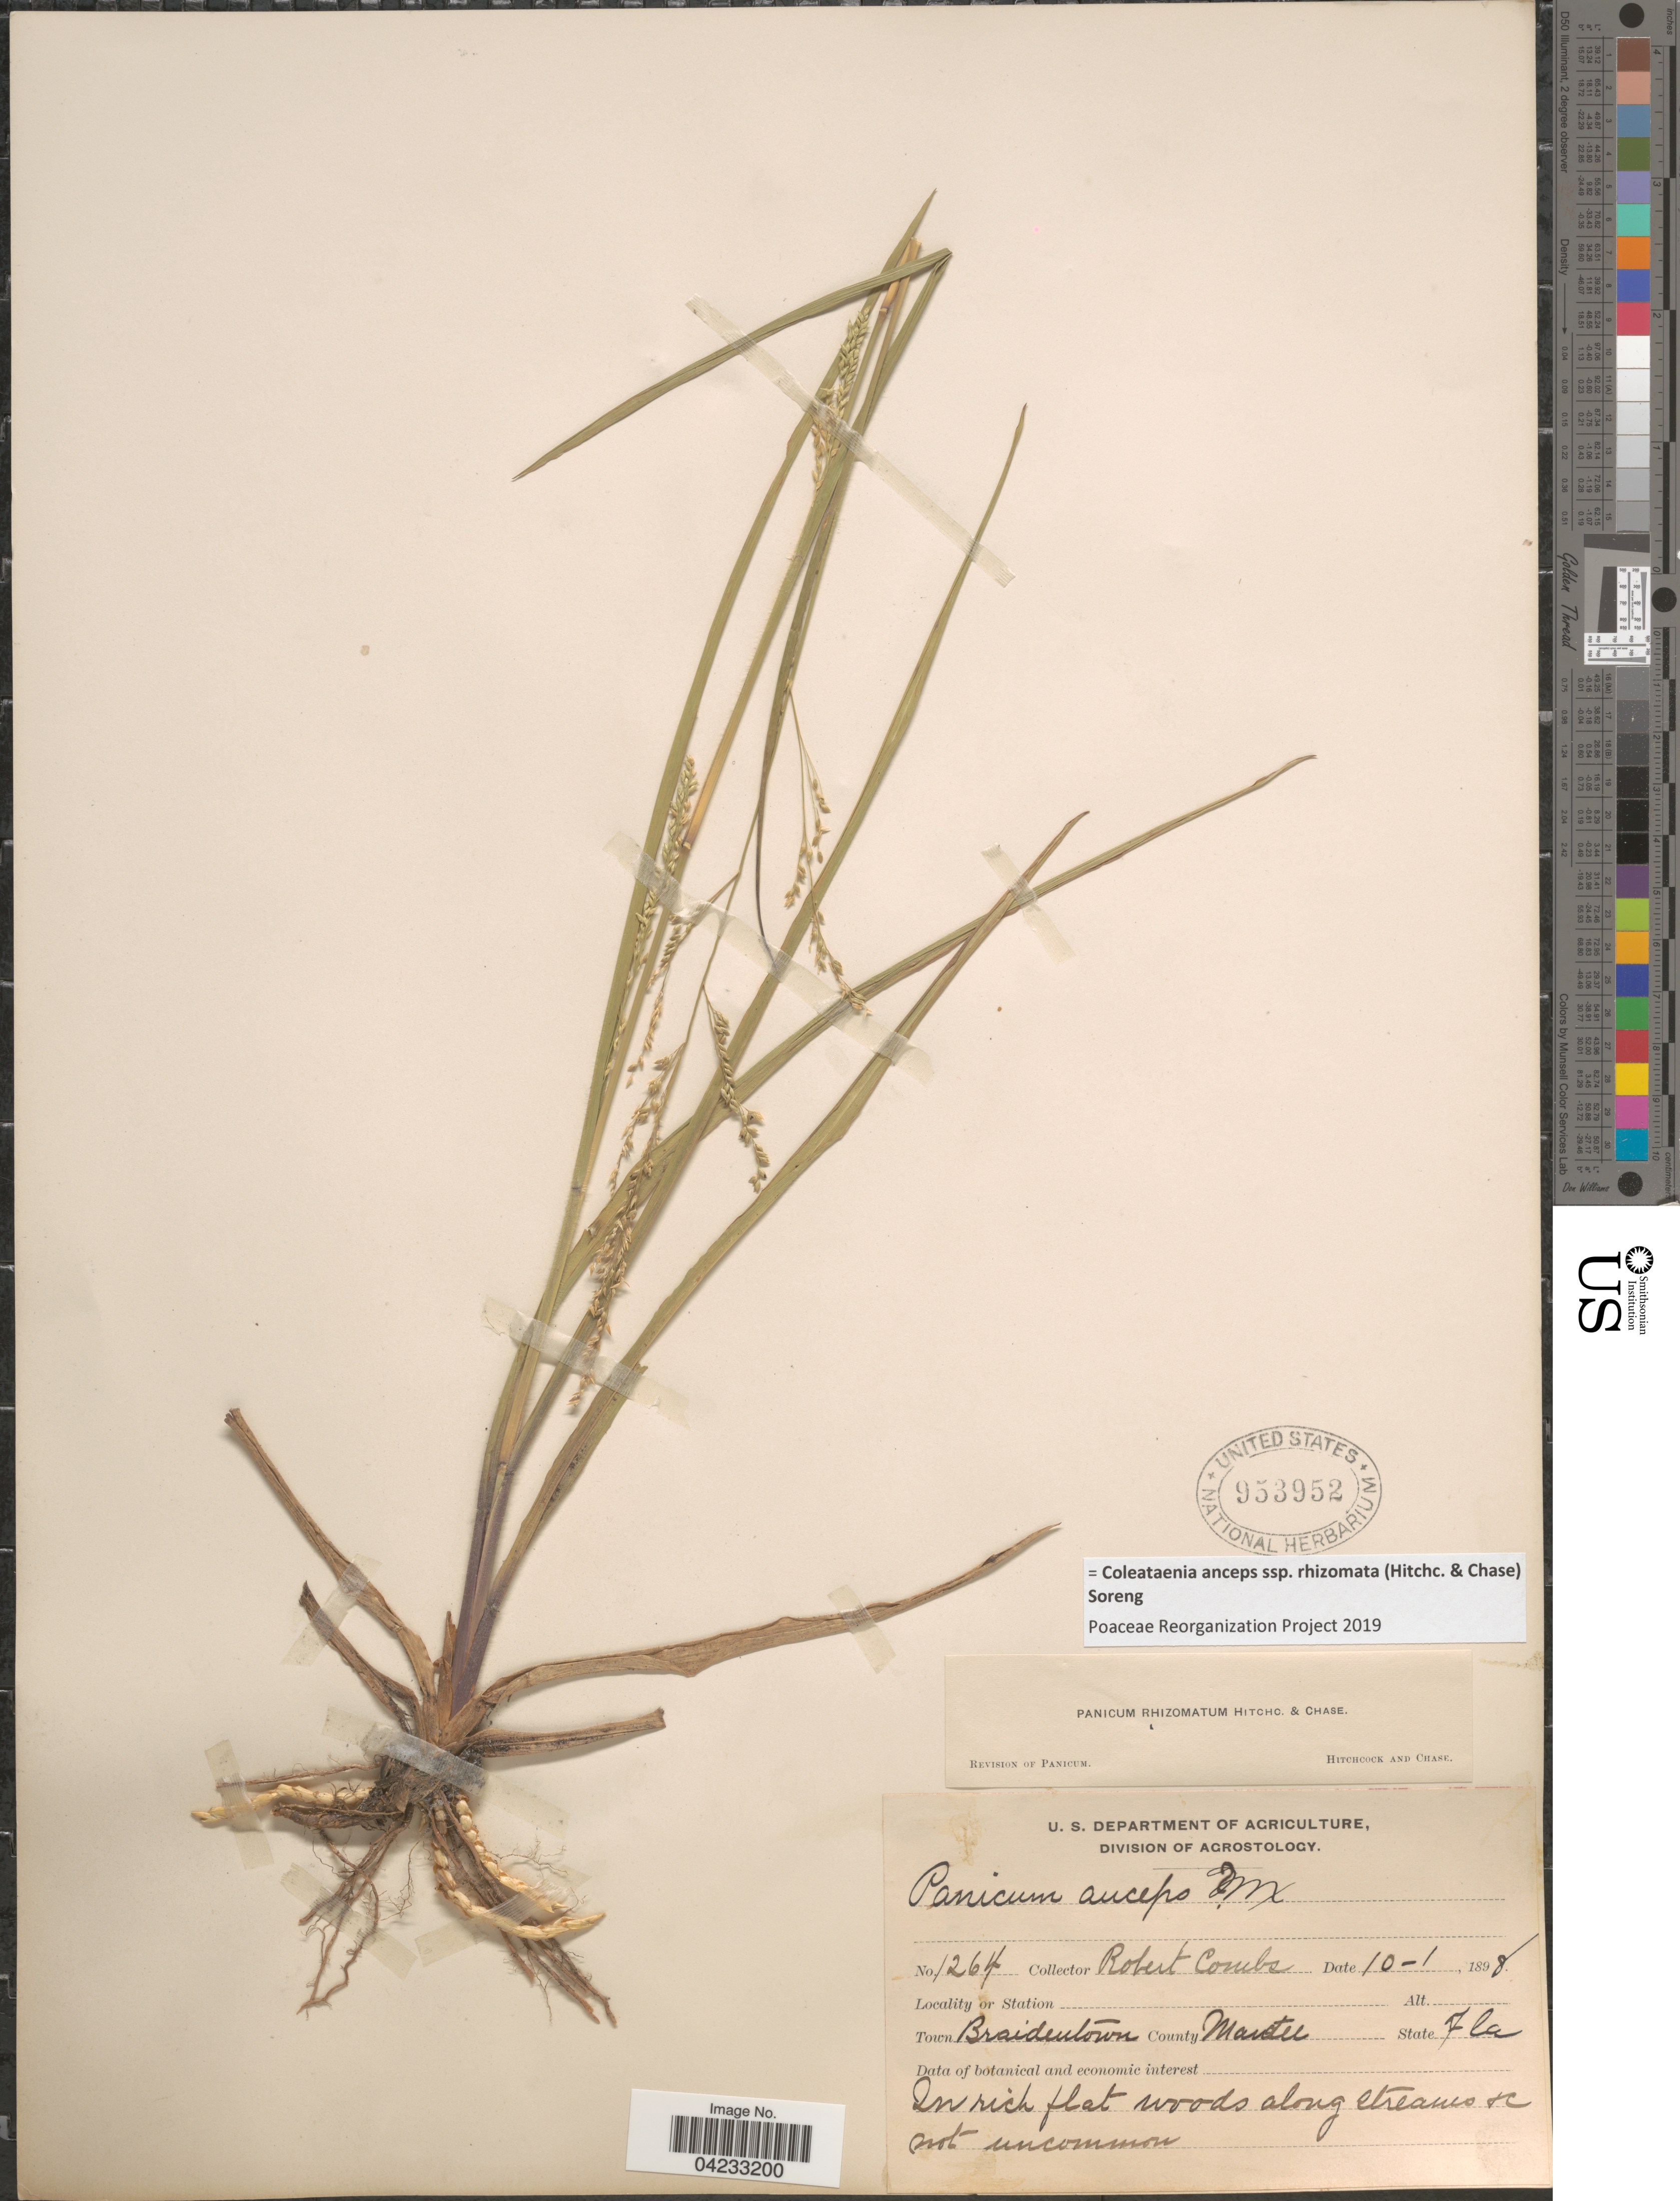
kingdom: Plantae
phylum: Tracheophyta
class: Liliopsida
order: Poales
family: Poaceae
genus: Coleataenia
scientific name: Coleataenia anceps subsp. rhizomata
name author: (Hitchc. & Chase) Soreng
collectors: R. Combs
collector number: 1264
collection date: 1898-10-01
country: United States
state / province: Florida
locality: Town Braidentown. County Manatee.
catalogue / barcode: US 953952